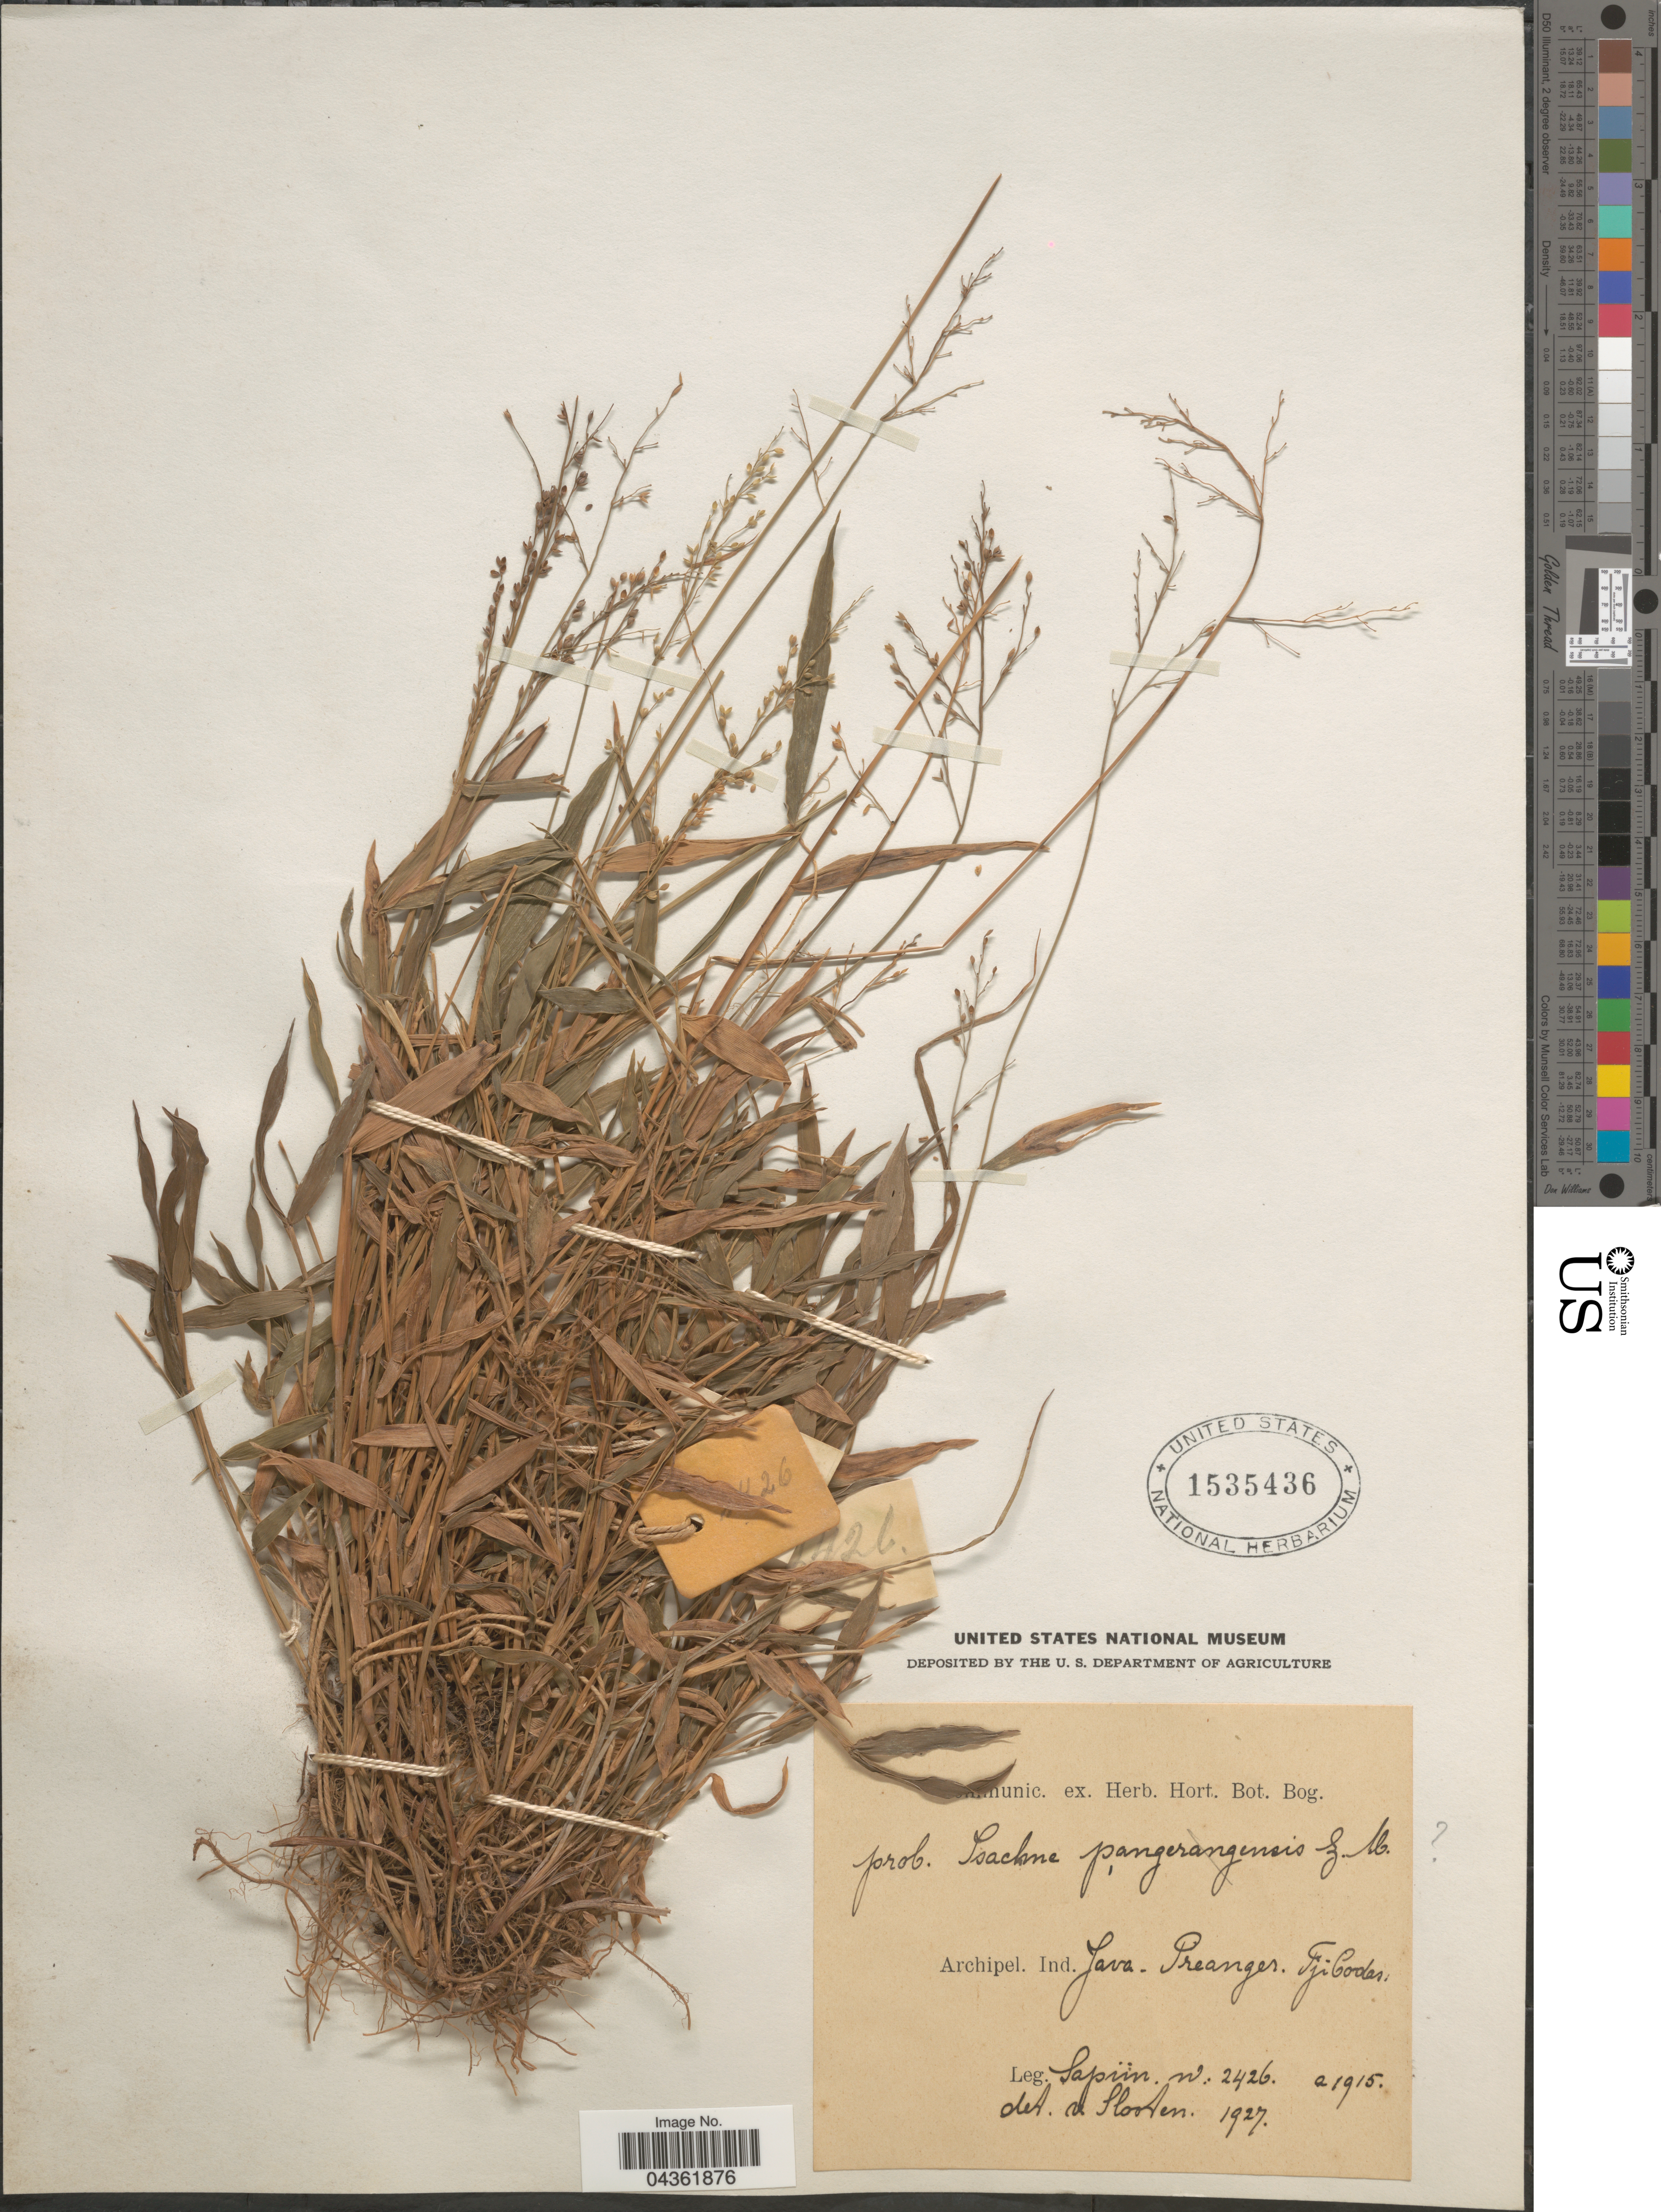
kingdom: Plantae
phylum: Tracheophyta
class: Liliopsida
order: Poales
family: Poaceae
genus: Isachne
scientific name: Isachne pangerangensis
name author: Zoll. & Moritzi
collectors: Sapiin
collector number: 2426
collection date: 1915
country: Indonesia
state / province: Java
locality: Archipel. Ind. Java. Preanger-Tjibodas.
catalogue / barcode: US 1535436